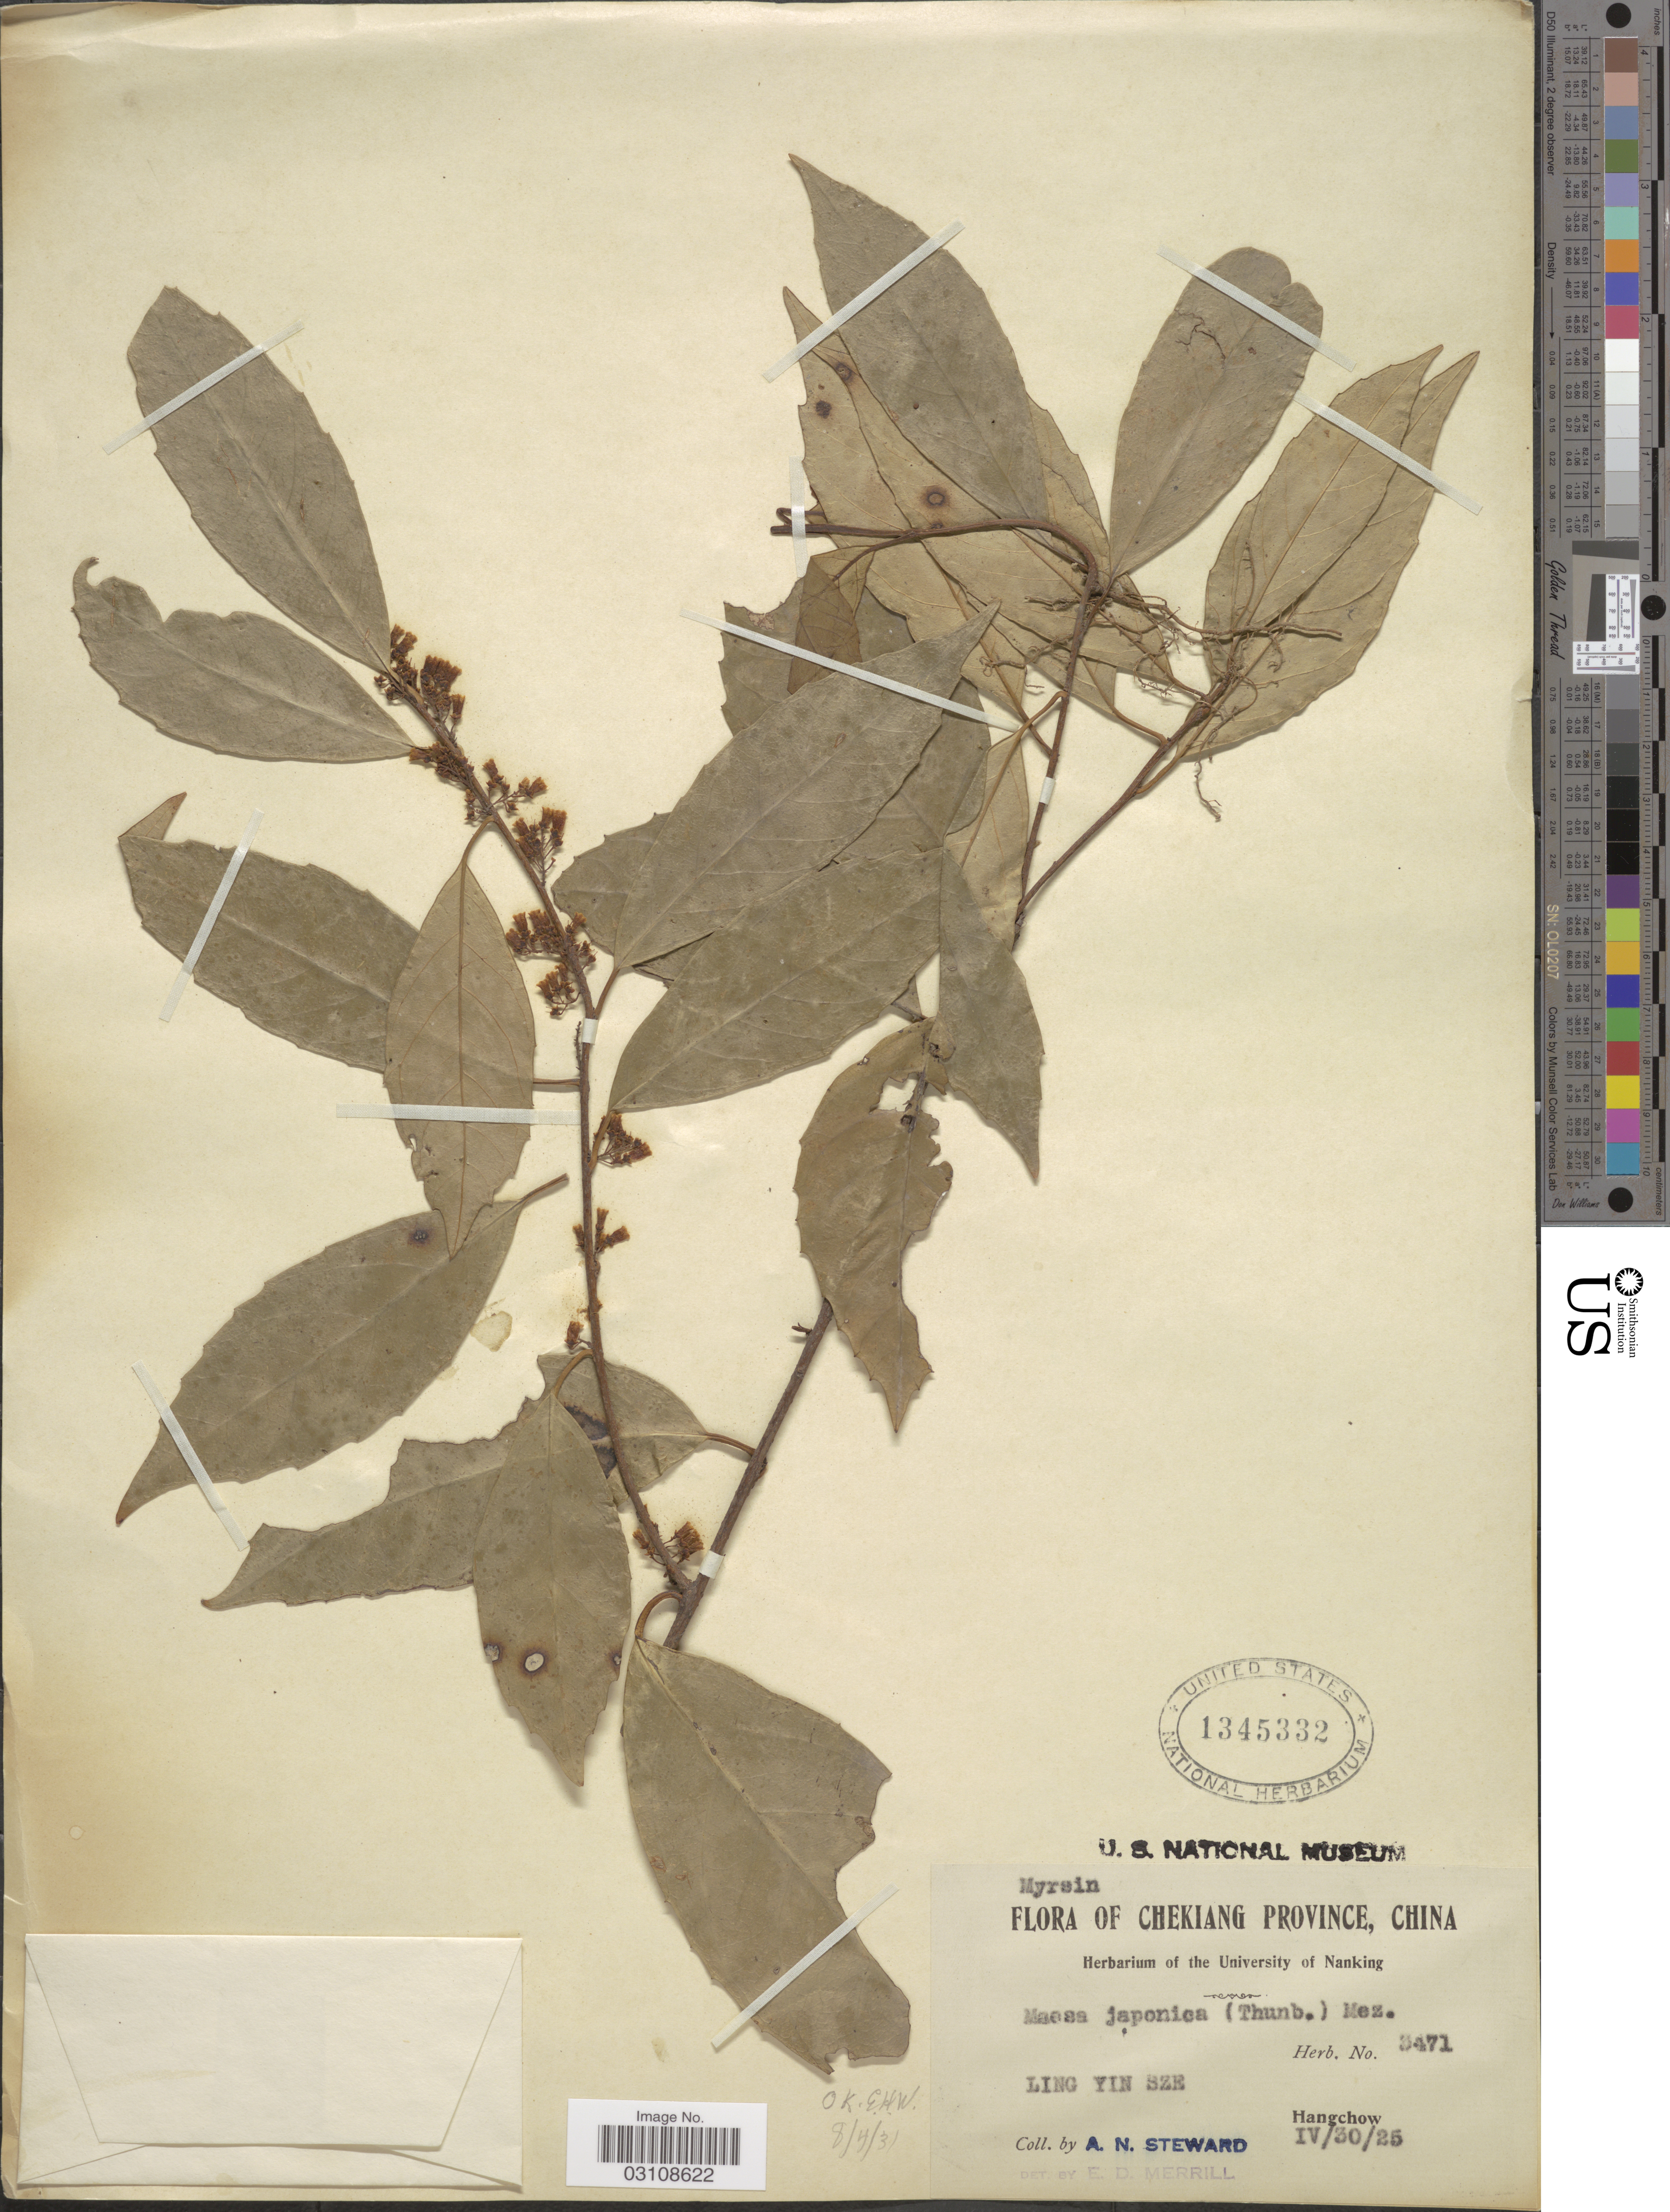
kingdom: Plantae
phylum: Tracheophyta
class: Magnoliopsida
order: Ericales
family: Primulaceae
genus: Maesa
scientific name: Maesa japonica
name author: Merr.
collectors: A. N. Steward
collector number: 3471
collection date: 1925-04-30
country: China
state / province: Zhejiang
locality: Chekiang Province. Ling Yin Sze. Hangchow.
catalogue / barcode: US 1345332